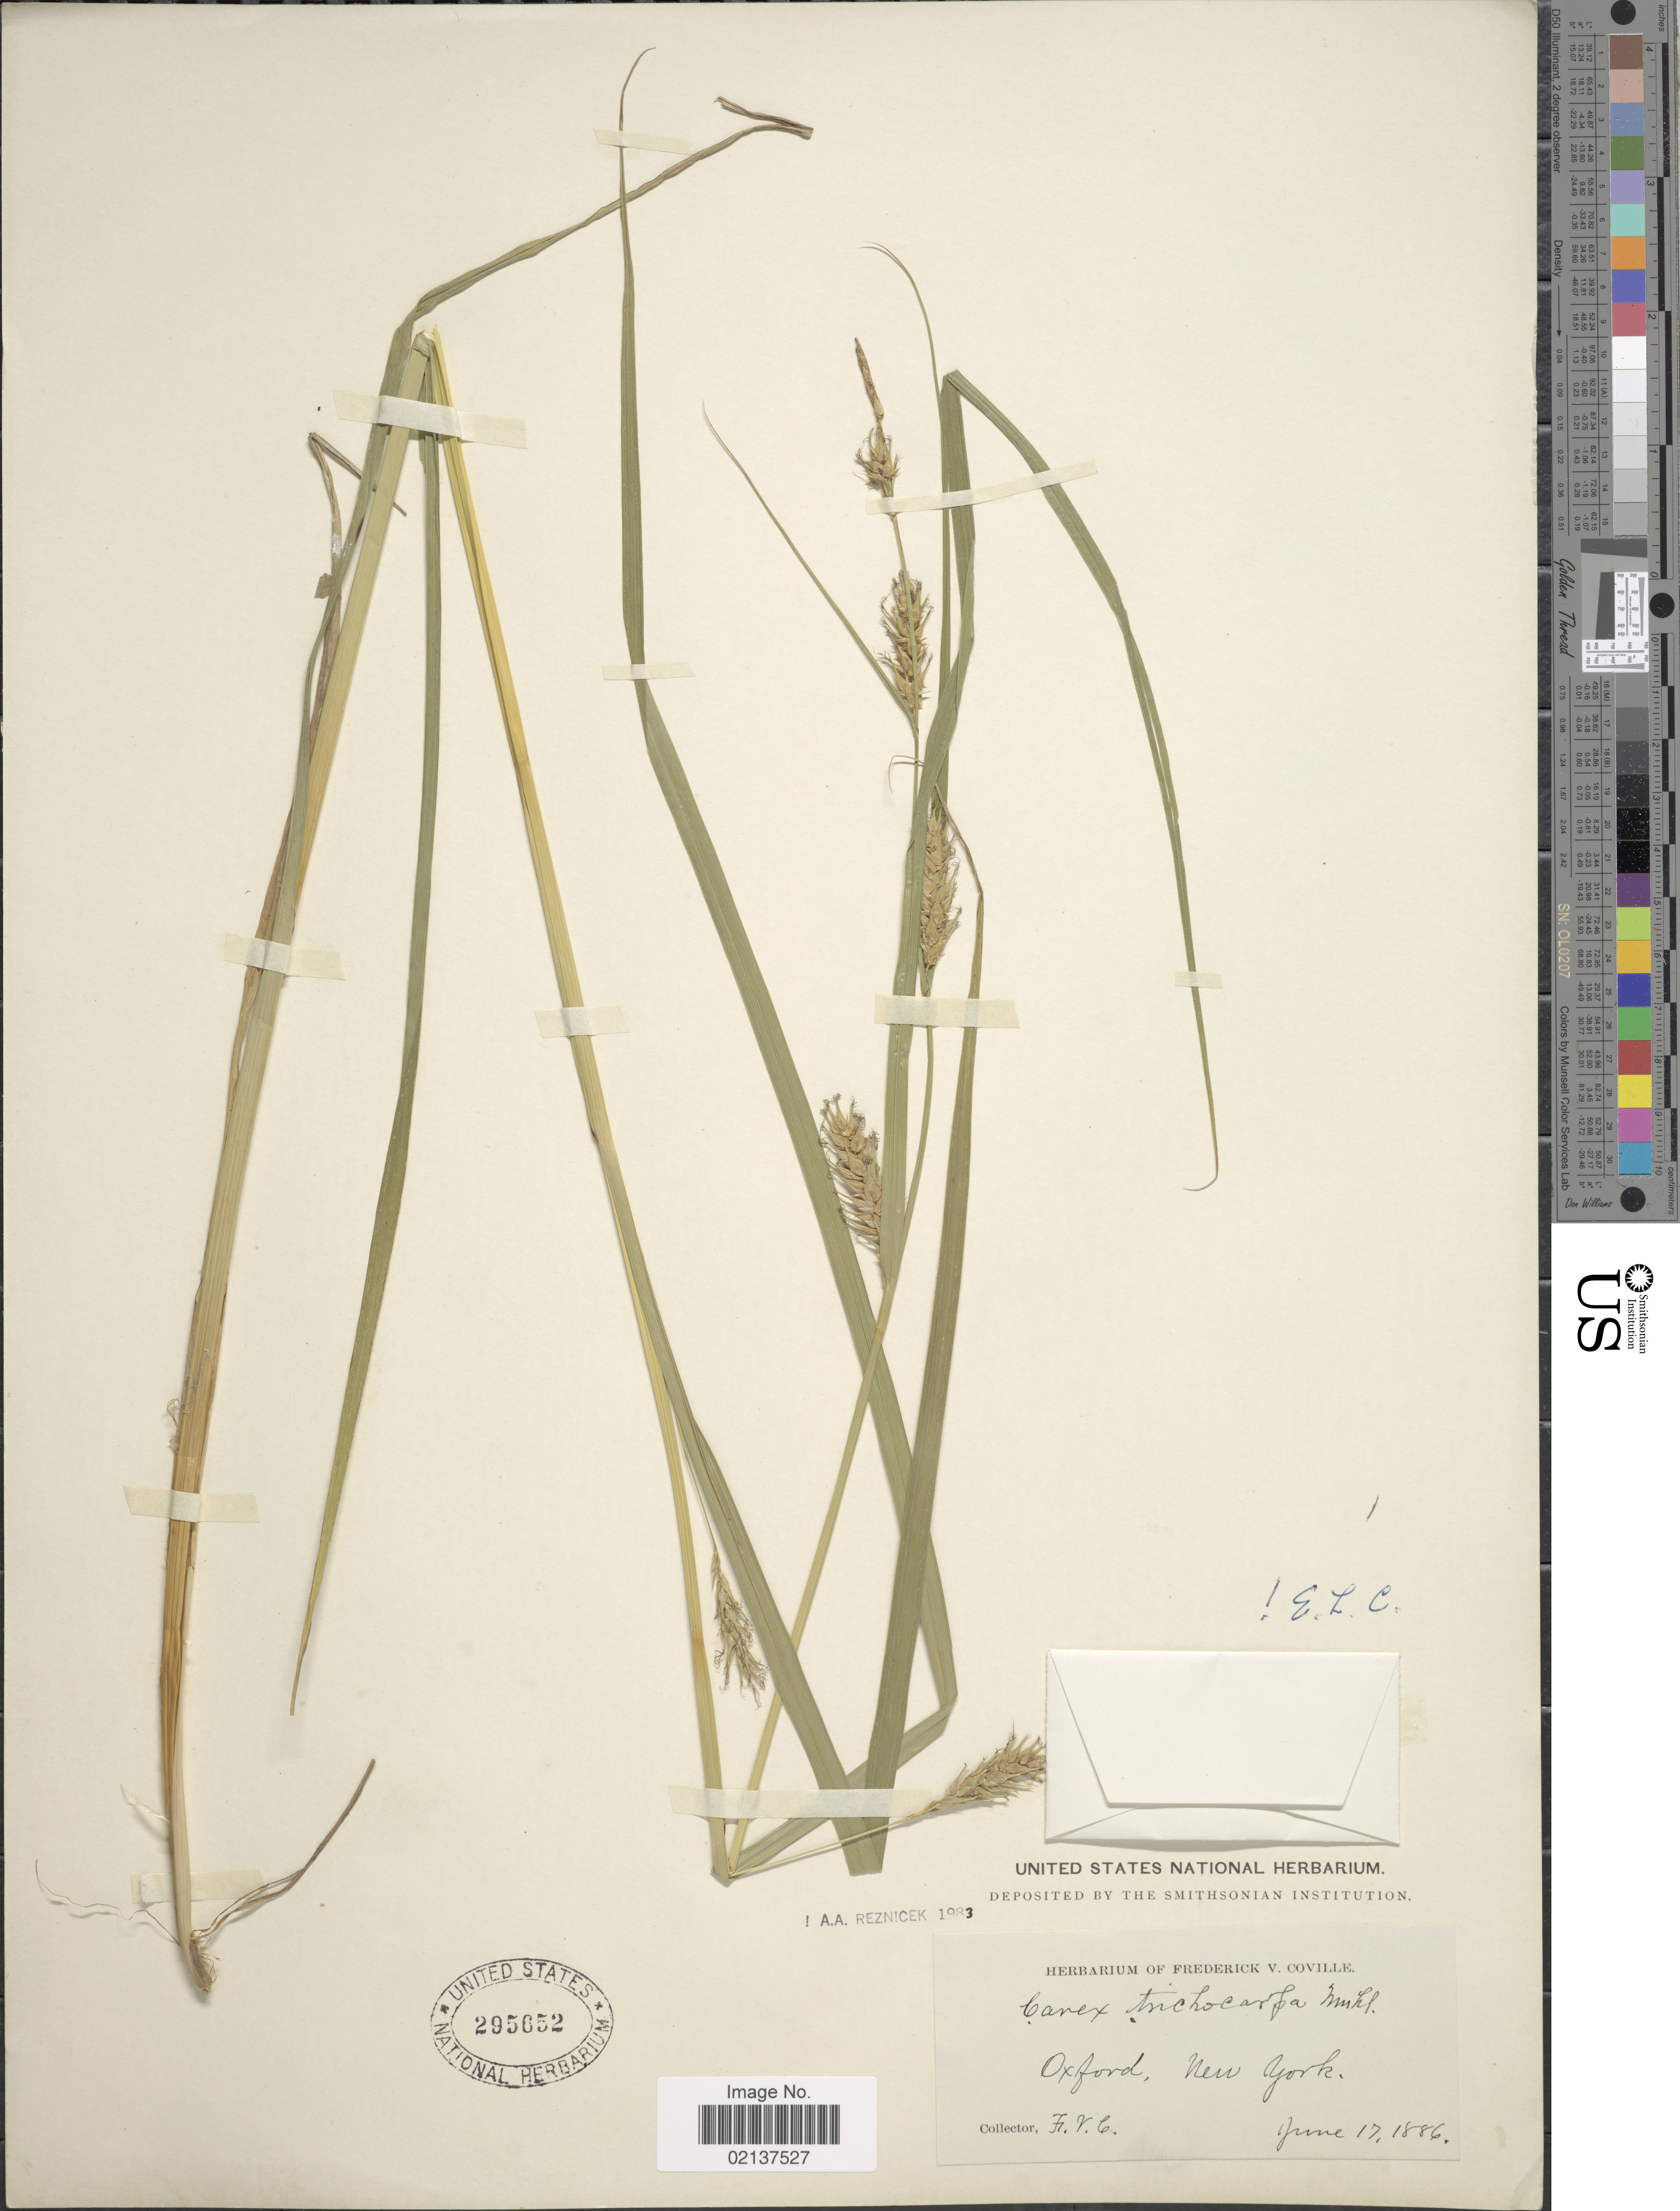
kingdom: Plantae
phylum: Tracheophyta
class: Liliopsida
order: Poales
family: Cyperaceae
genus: Carex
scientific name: Carex trichocarpa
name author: Muhl. ex Willd.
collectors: F. V. Coville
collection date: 1886-06-17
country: United States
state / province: New York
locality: Oxford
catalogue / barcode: US 295652